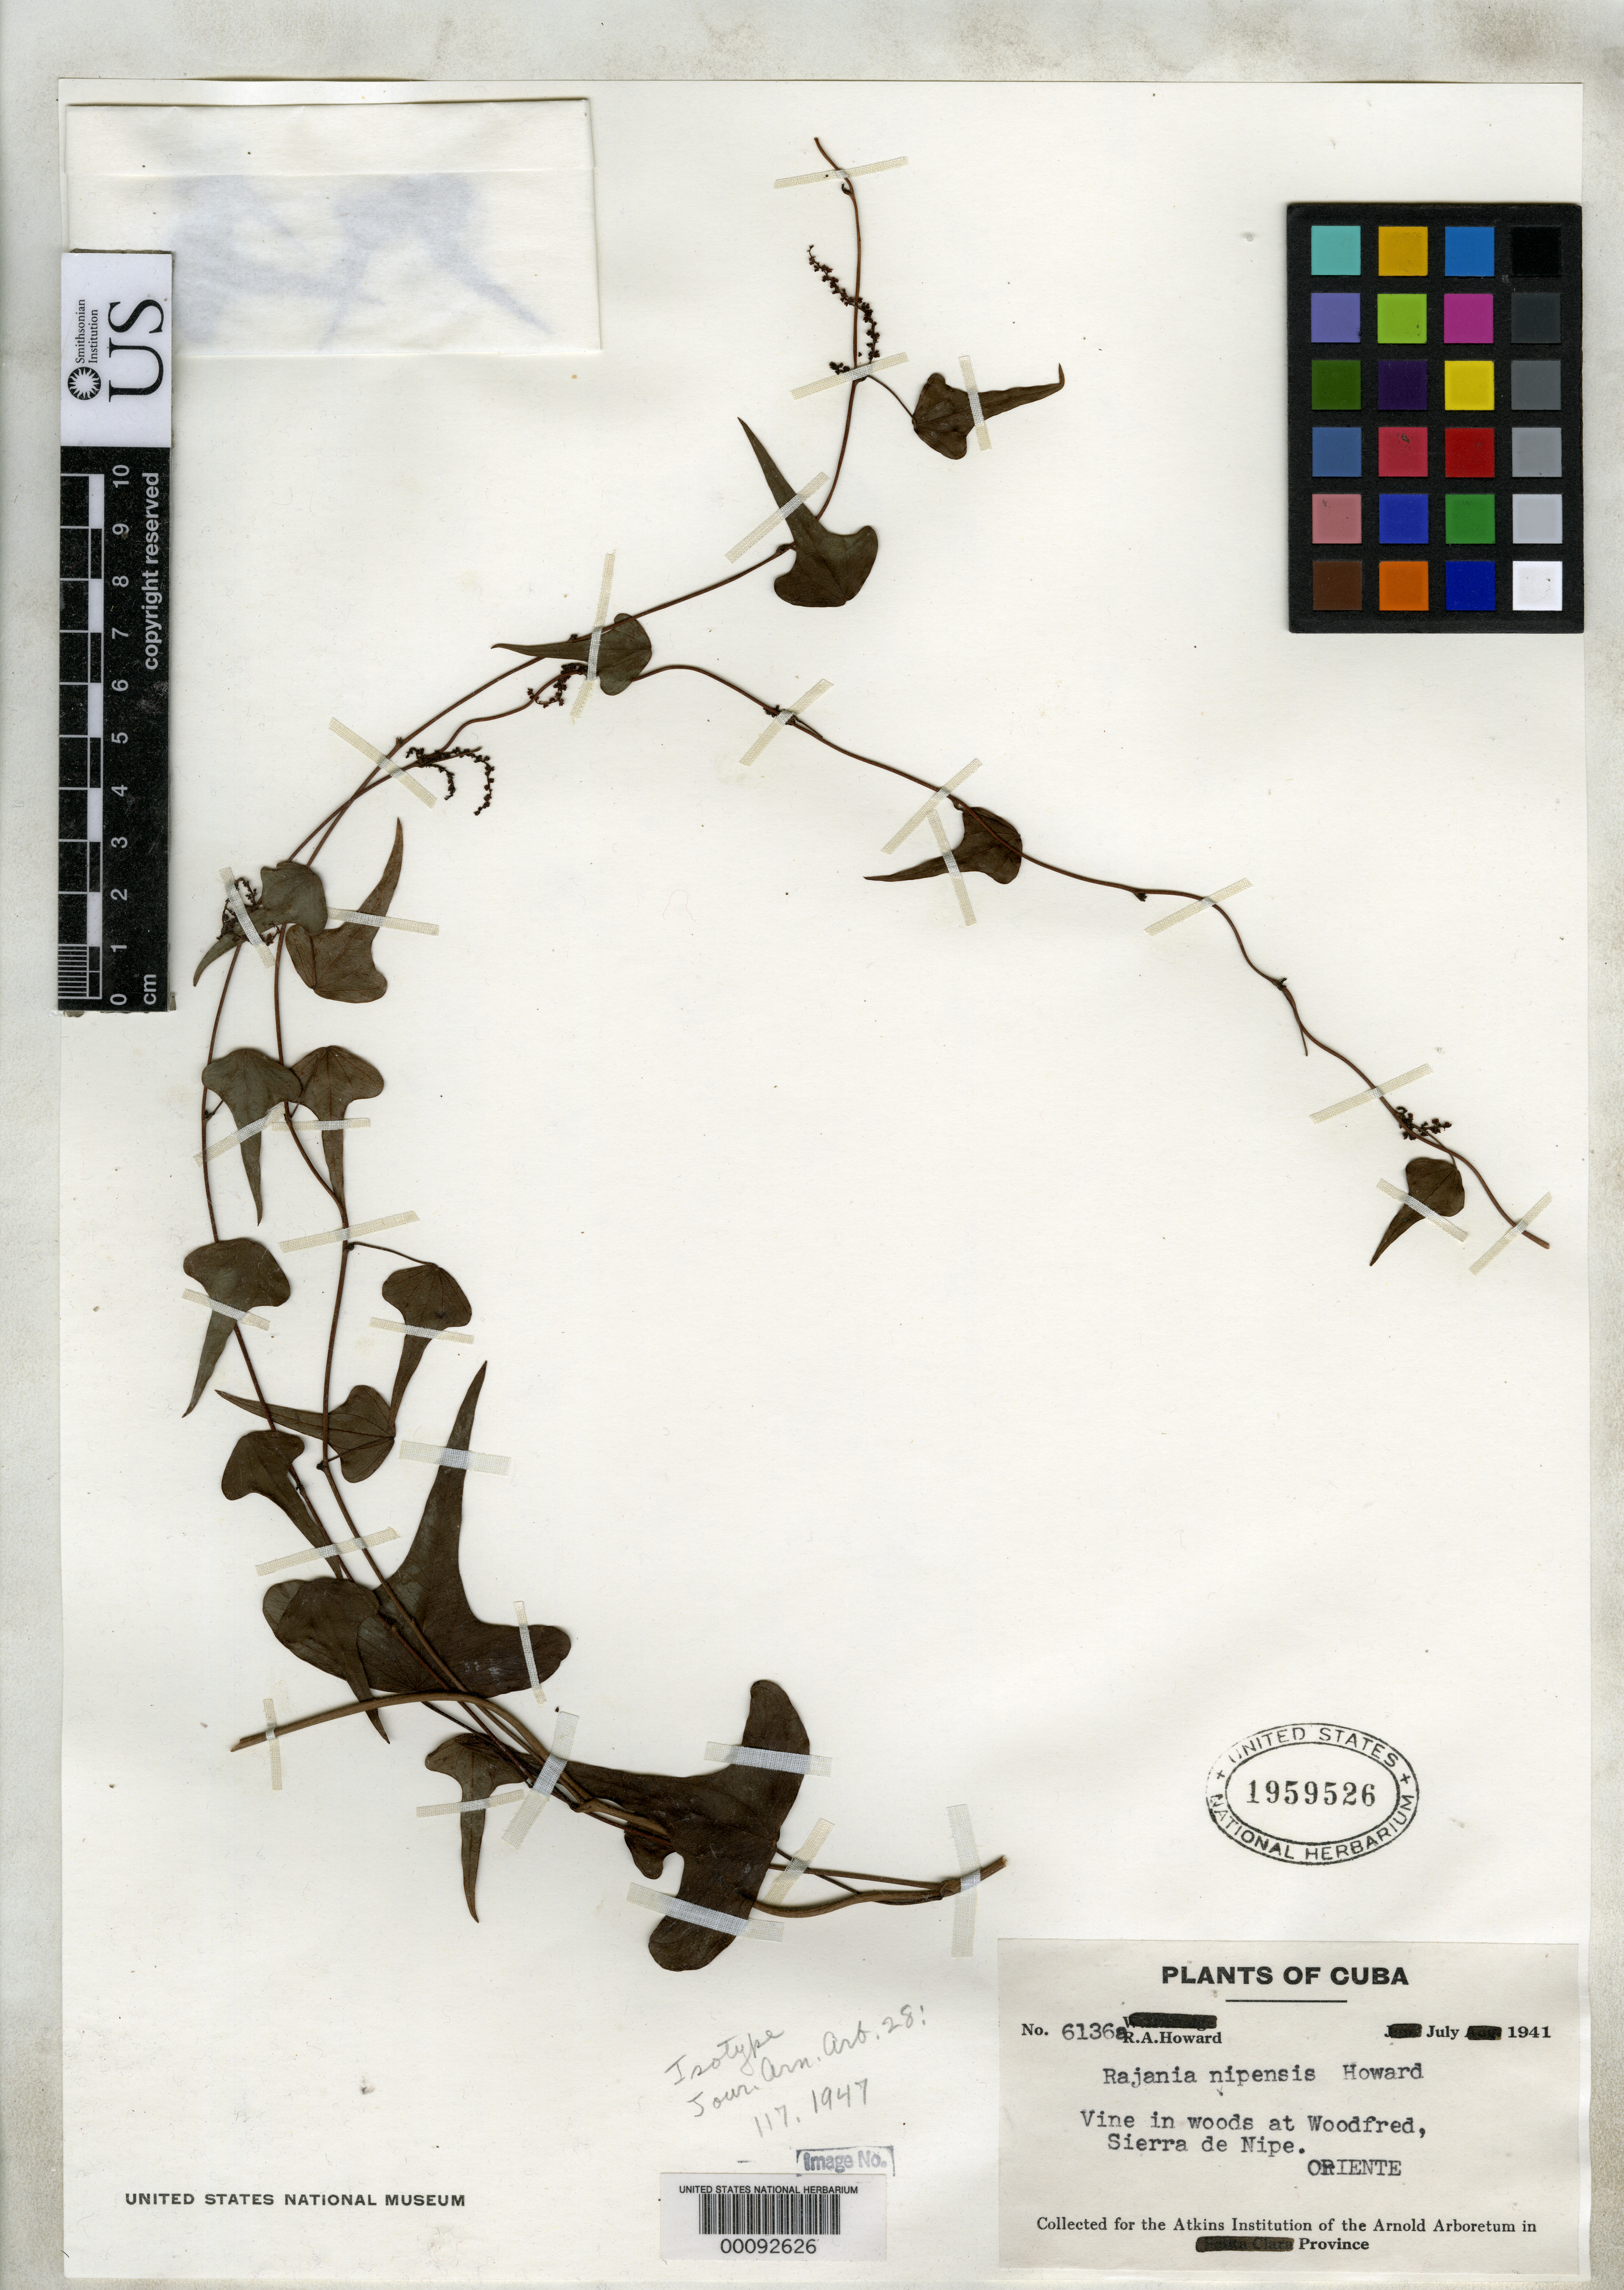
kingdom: Plantae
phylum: Tracheophyta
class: Liliopsida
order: Dioscoreales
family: Dioscoreaceae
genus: Rajania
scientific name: Rajania nipensis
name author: R.A. Howard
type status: Isotype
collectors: R. A. Howard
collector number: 6136 a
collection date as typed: Jul 1941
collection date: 1941-07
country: Cuba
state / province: Oriente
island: Greater Antilles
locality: Woodfred, Sierra de Nipe.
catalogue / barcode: US 1959526